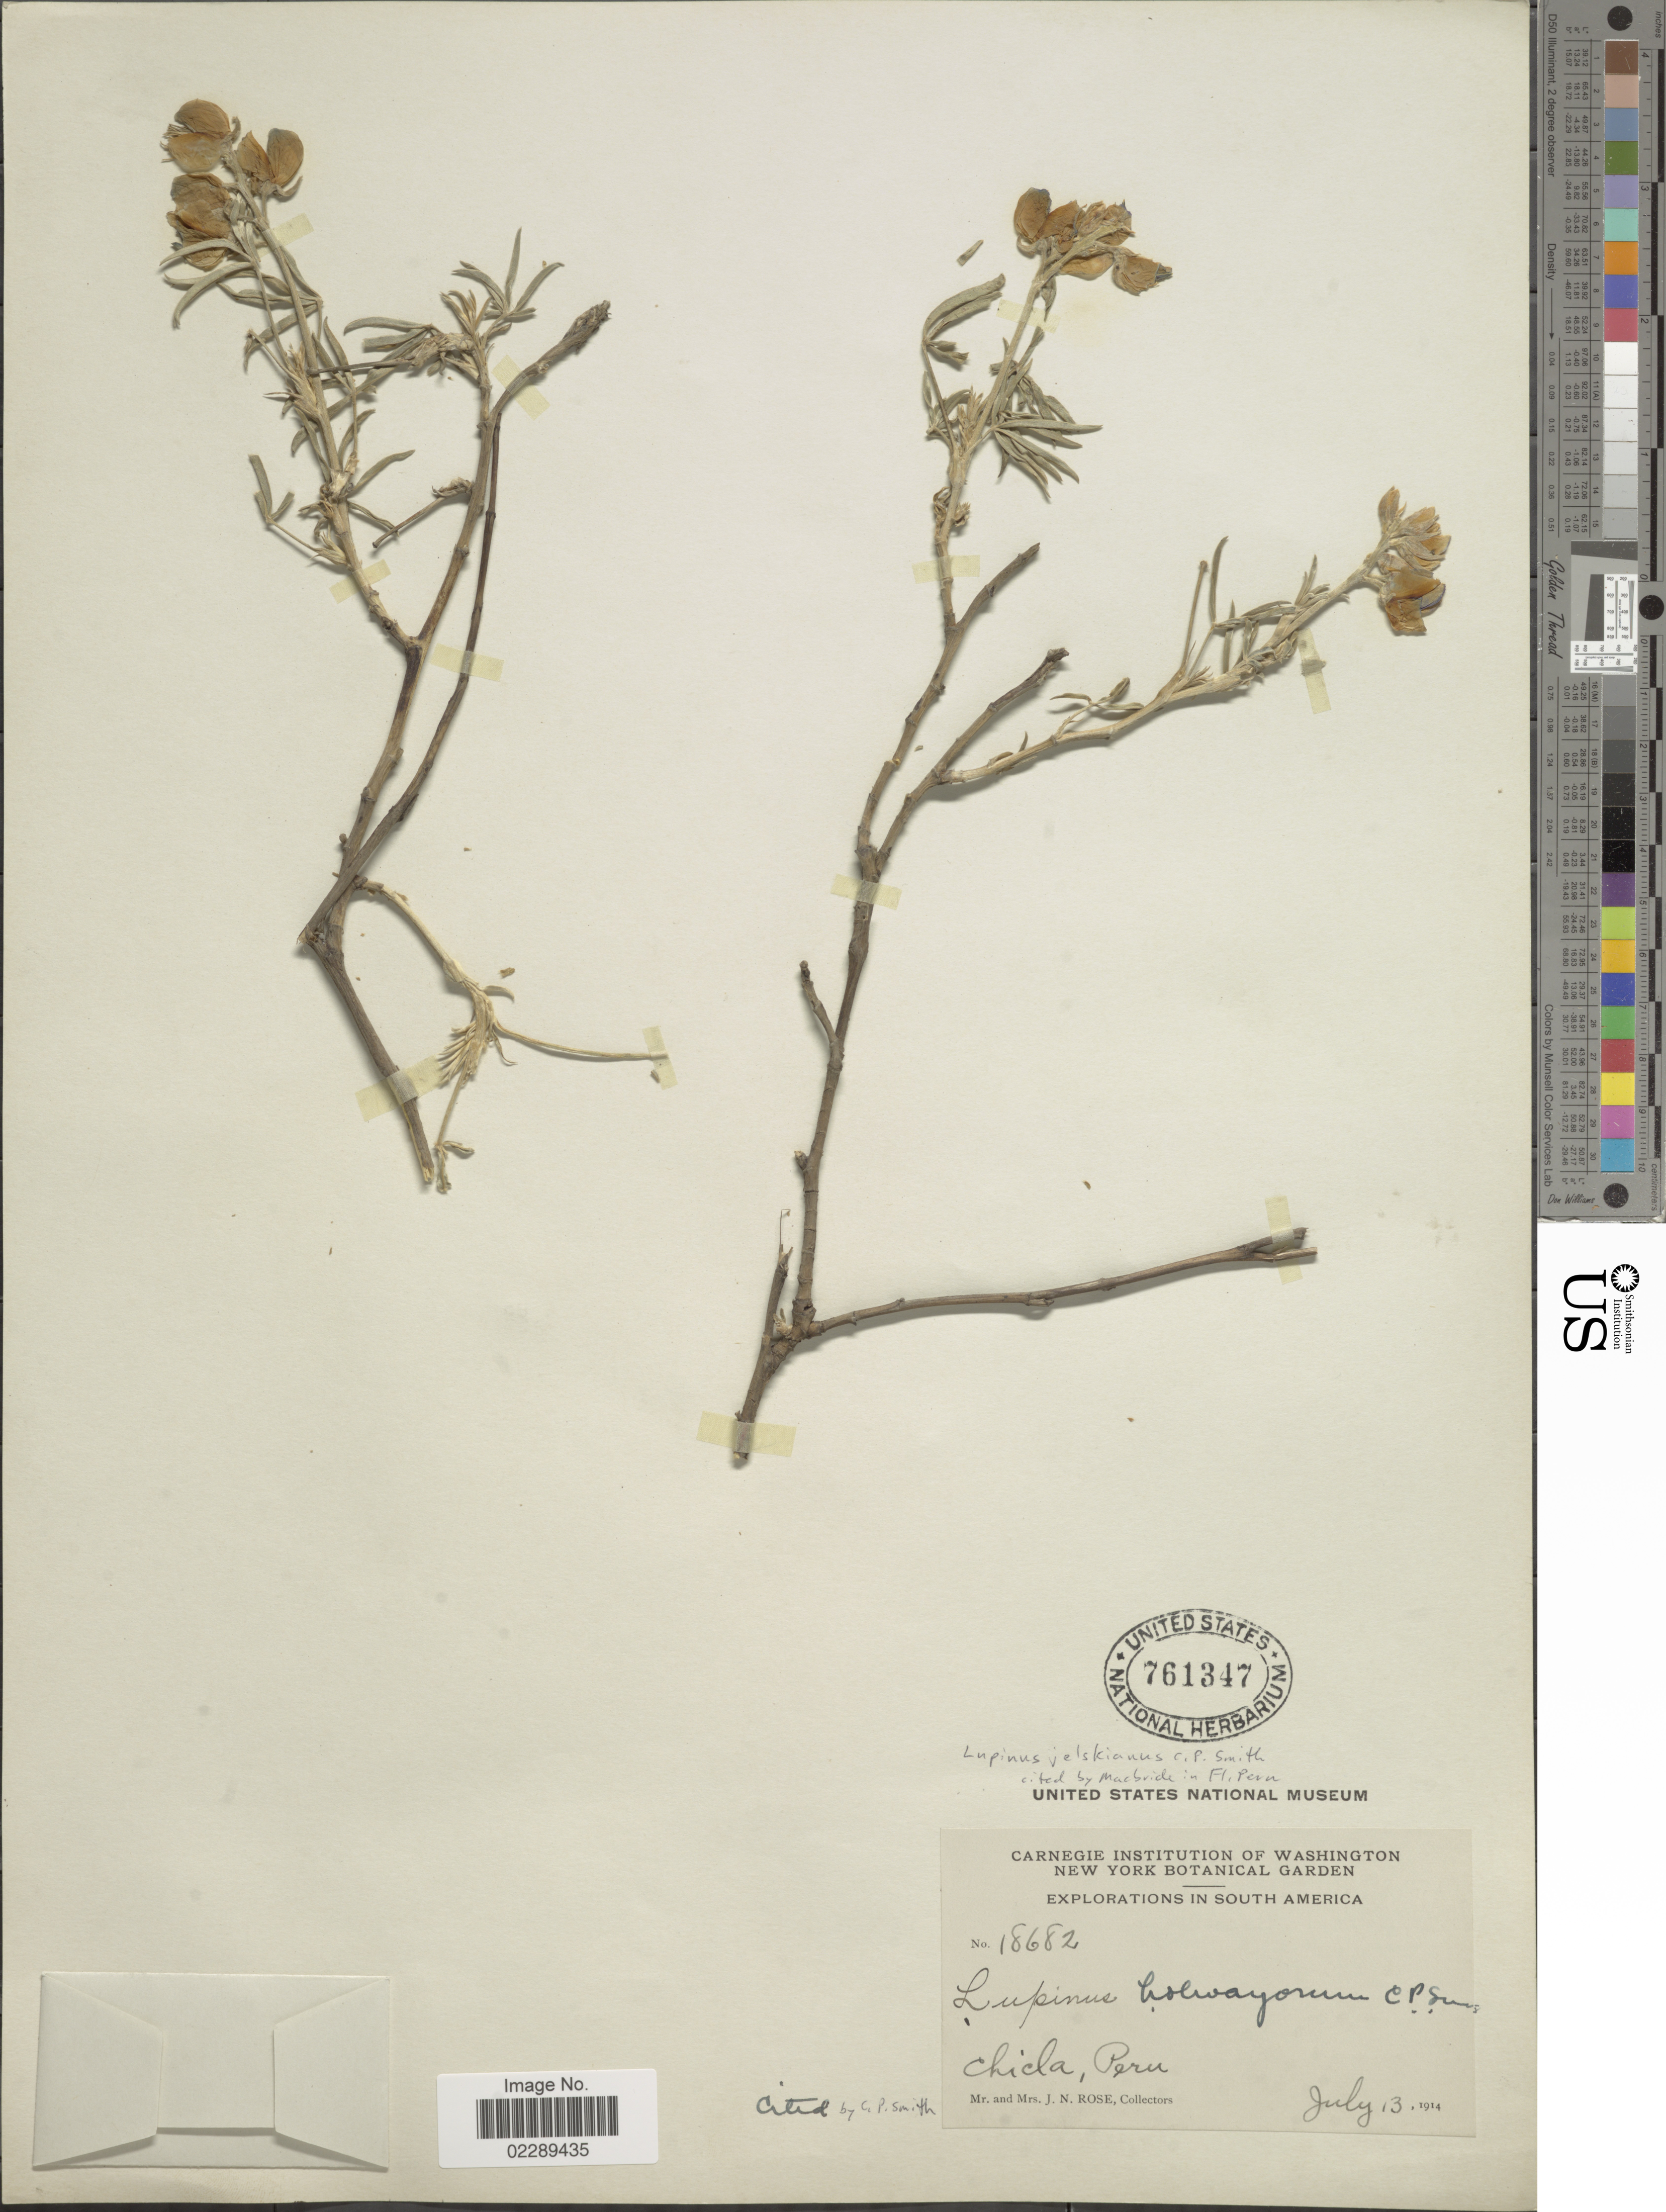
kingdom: Plantae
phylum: Tracheophyta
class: Magnoliopsida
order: Fabales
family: Fabaceae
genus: Lupinus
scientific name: Lupinus jelskianus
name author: C.P. Sm.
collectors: J. N. Rose & L. B. Rose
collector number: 18682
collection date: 1914-07-13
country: Peru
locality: Chicla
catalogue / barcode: US 761347